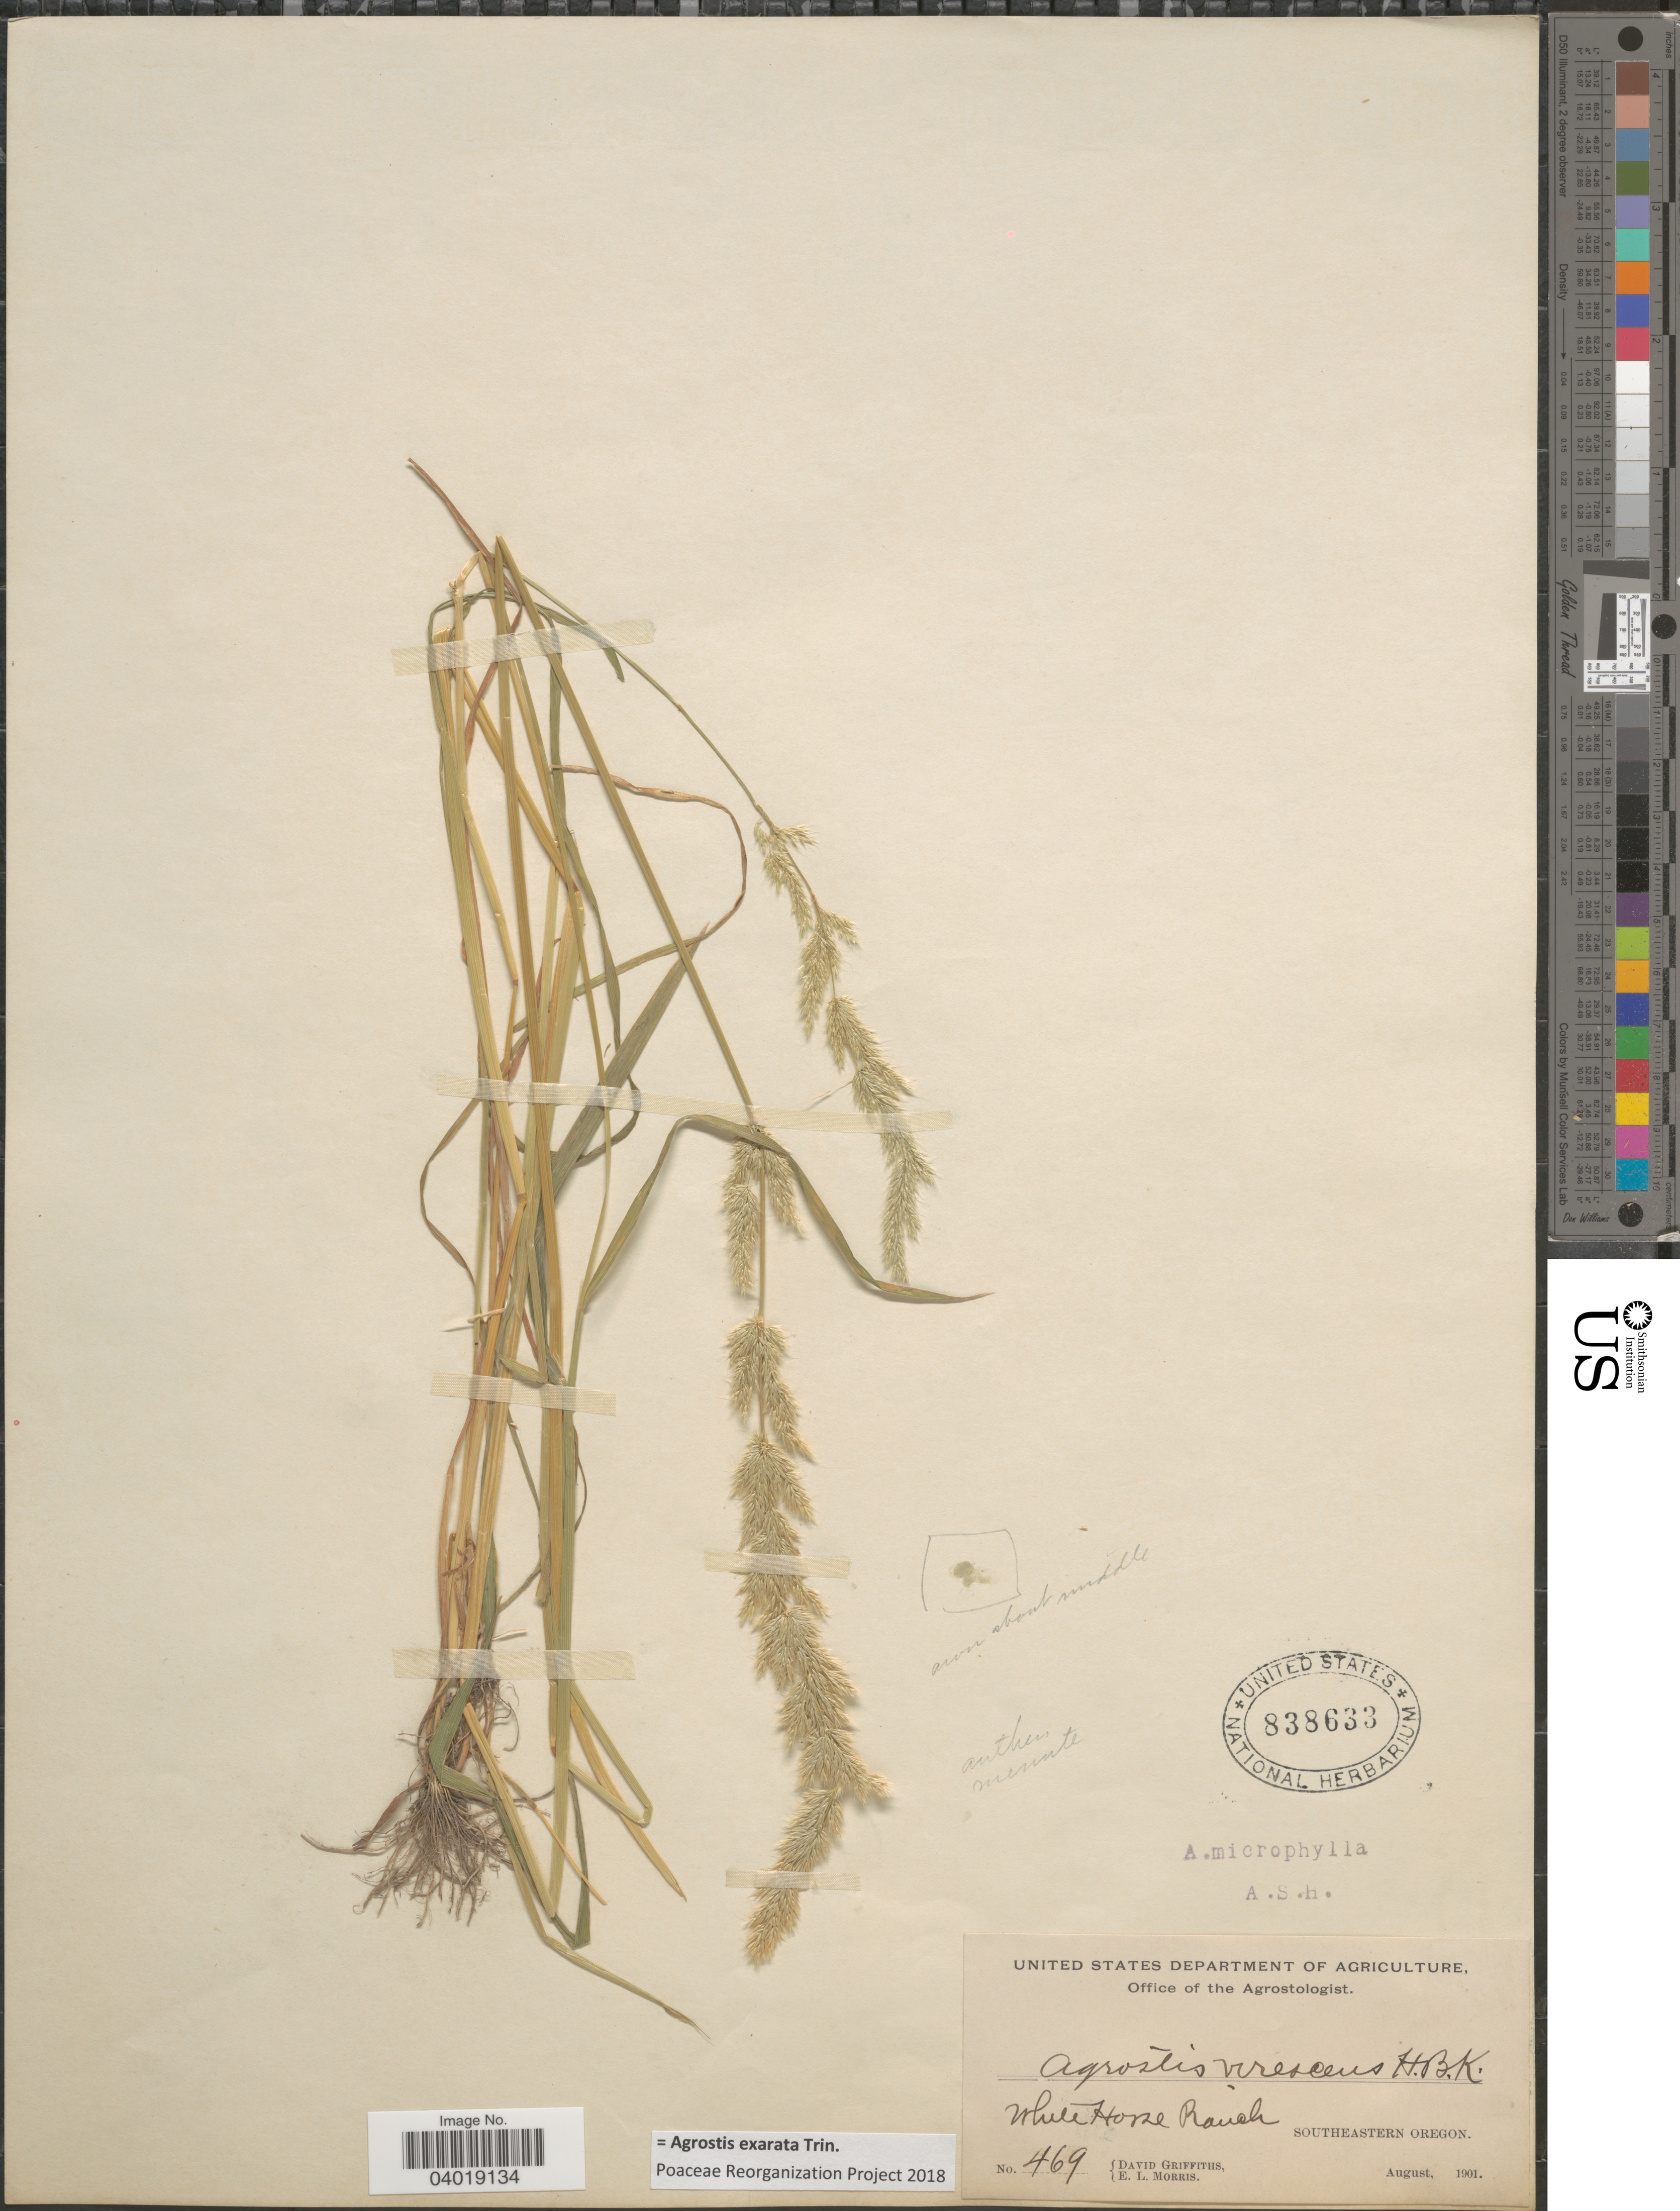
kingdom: Plantae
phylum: Tracheophyta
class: Liliopsida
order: Poales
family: Poaceae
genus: Agrostis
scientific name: Agrostis exarata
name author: Trin.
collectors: D. Griffiths & E. Morris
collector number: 469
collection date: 1901-08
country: United States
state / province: Oregon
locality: White Horse Ranch, Southeastern Oregon.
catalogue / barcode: US 838633